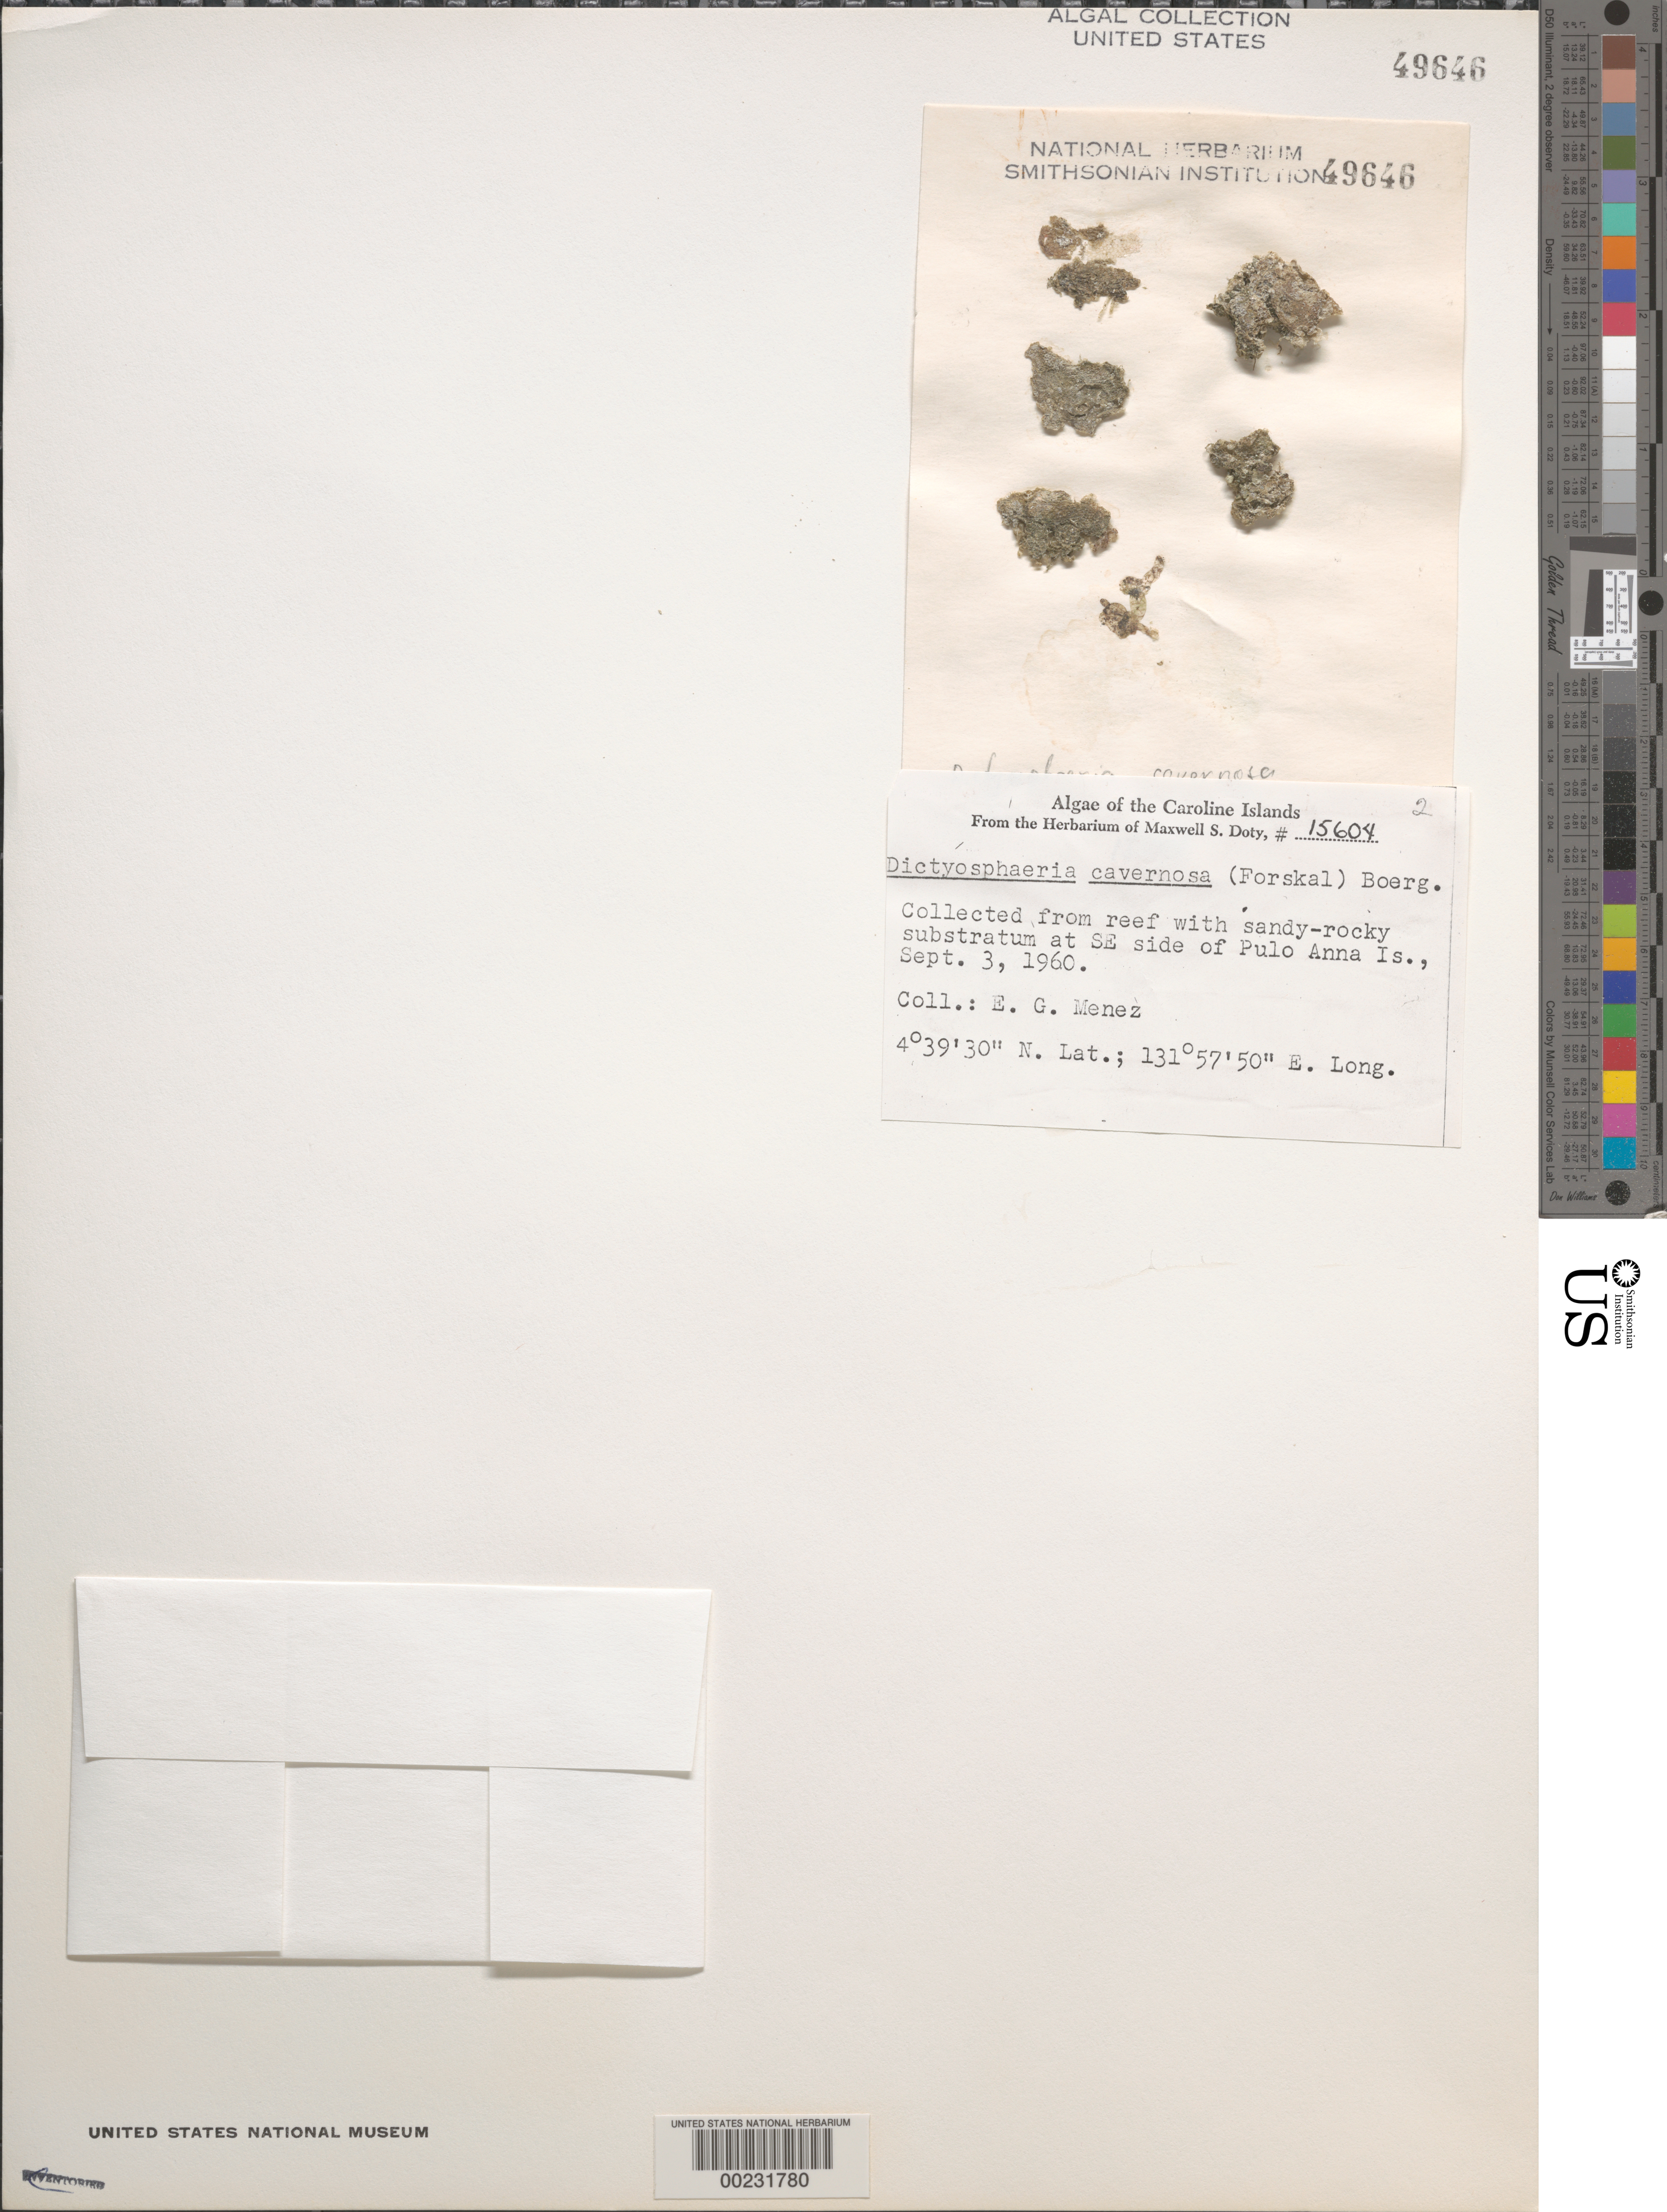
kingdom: Plantae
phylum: Chlorophyta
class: Ulvophyceae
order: Siphonocladales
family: Siphonocladaceae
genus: Dictyosphaeria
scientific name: Dictyosphaeria cavernosa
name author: (Forssk.) Børgesen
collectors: Meñez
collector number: MSD 15604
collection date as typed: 03 Sep 1960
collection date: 1960-09-03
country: Palau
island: Pulo Anna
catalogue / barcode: US 49646